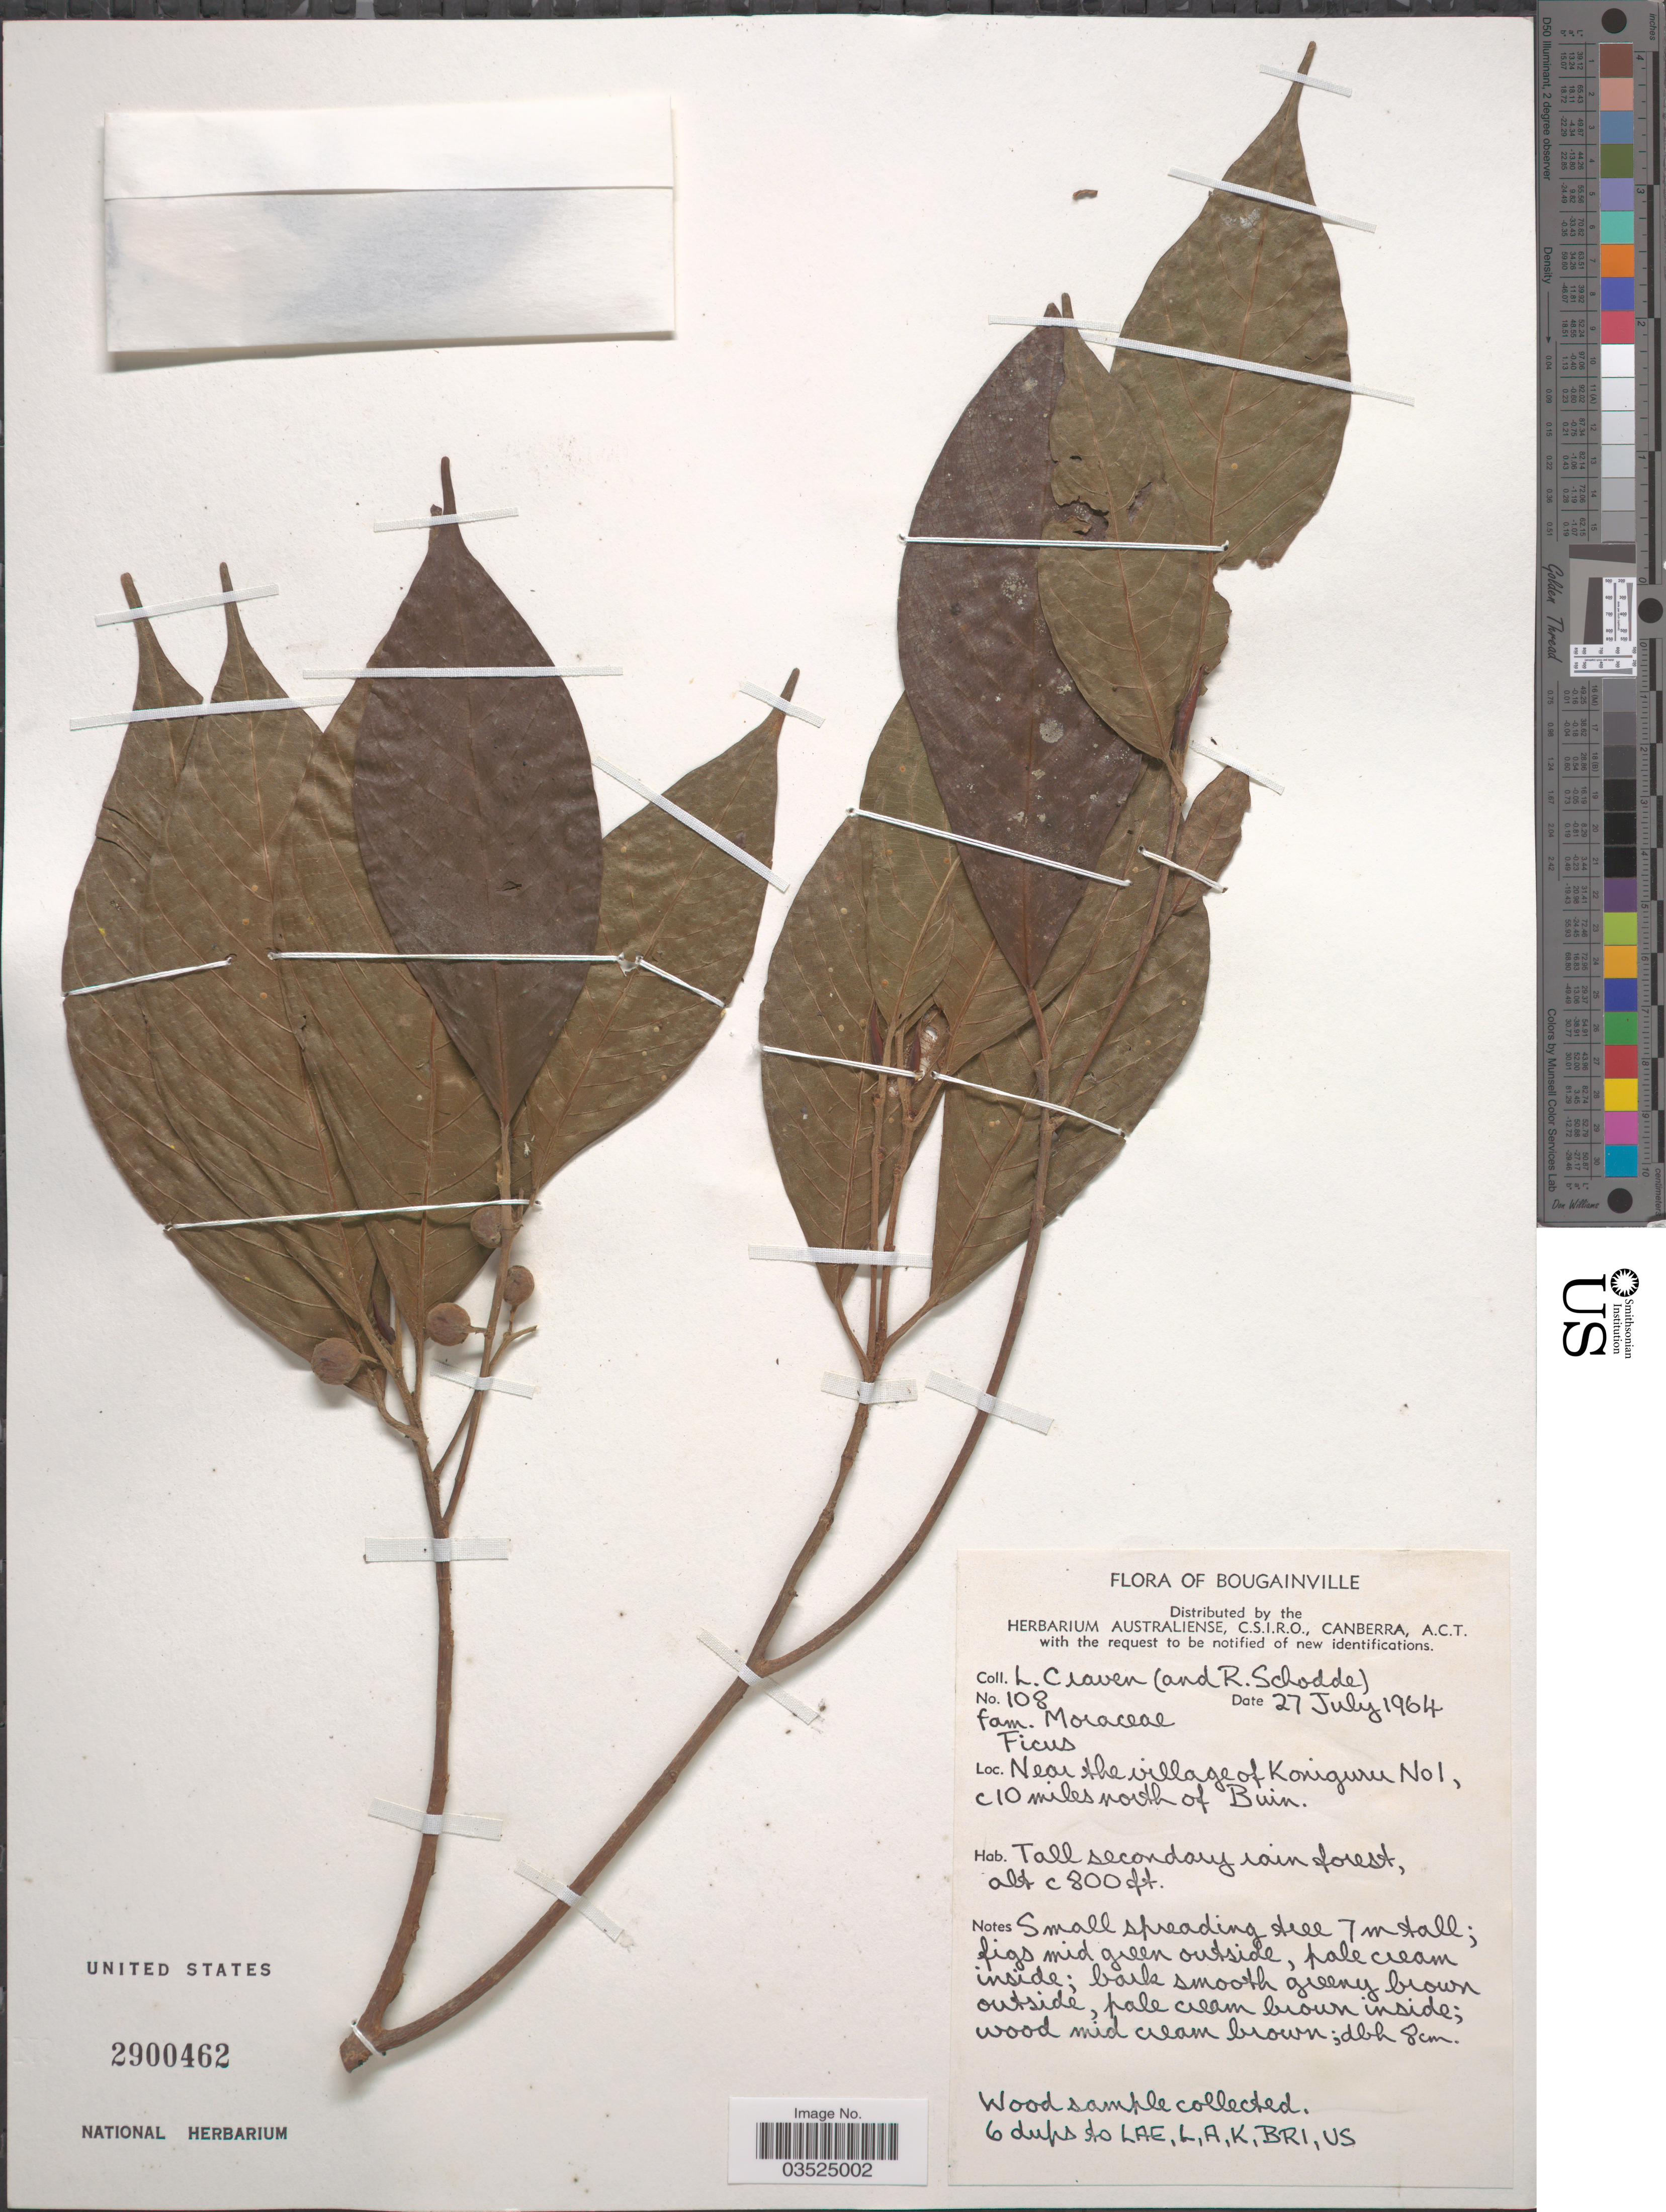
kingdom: Plantae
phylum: Tracheophyta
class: Magnoliopsida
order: Rosales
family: Moraceae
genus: Ficus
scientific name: Ficus sp.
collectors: L. A. Craven & R. Schodde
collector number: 108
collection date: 1964-07-27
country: Papua New Guinea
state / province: Bougainville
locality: Near the village of Koniguru No 1, c 10 miles north of Buin.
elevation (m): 244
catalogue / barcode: US 2900462